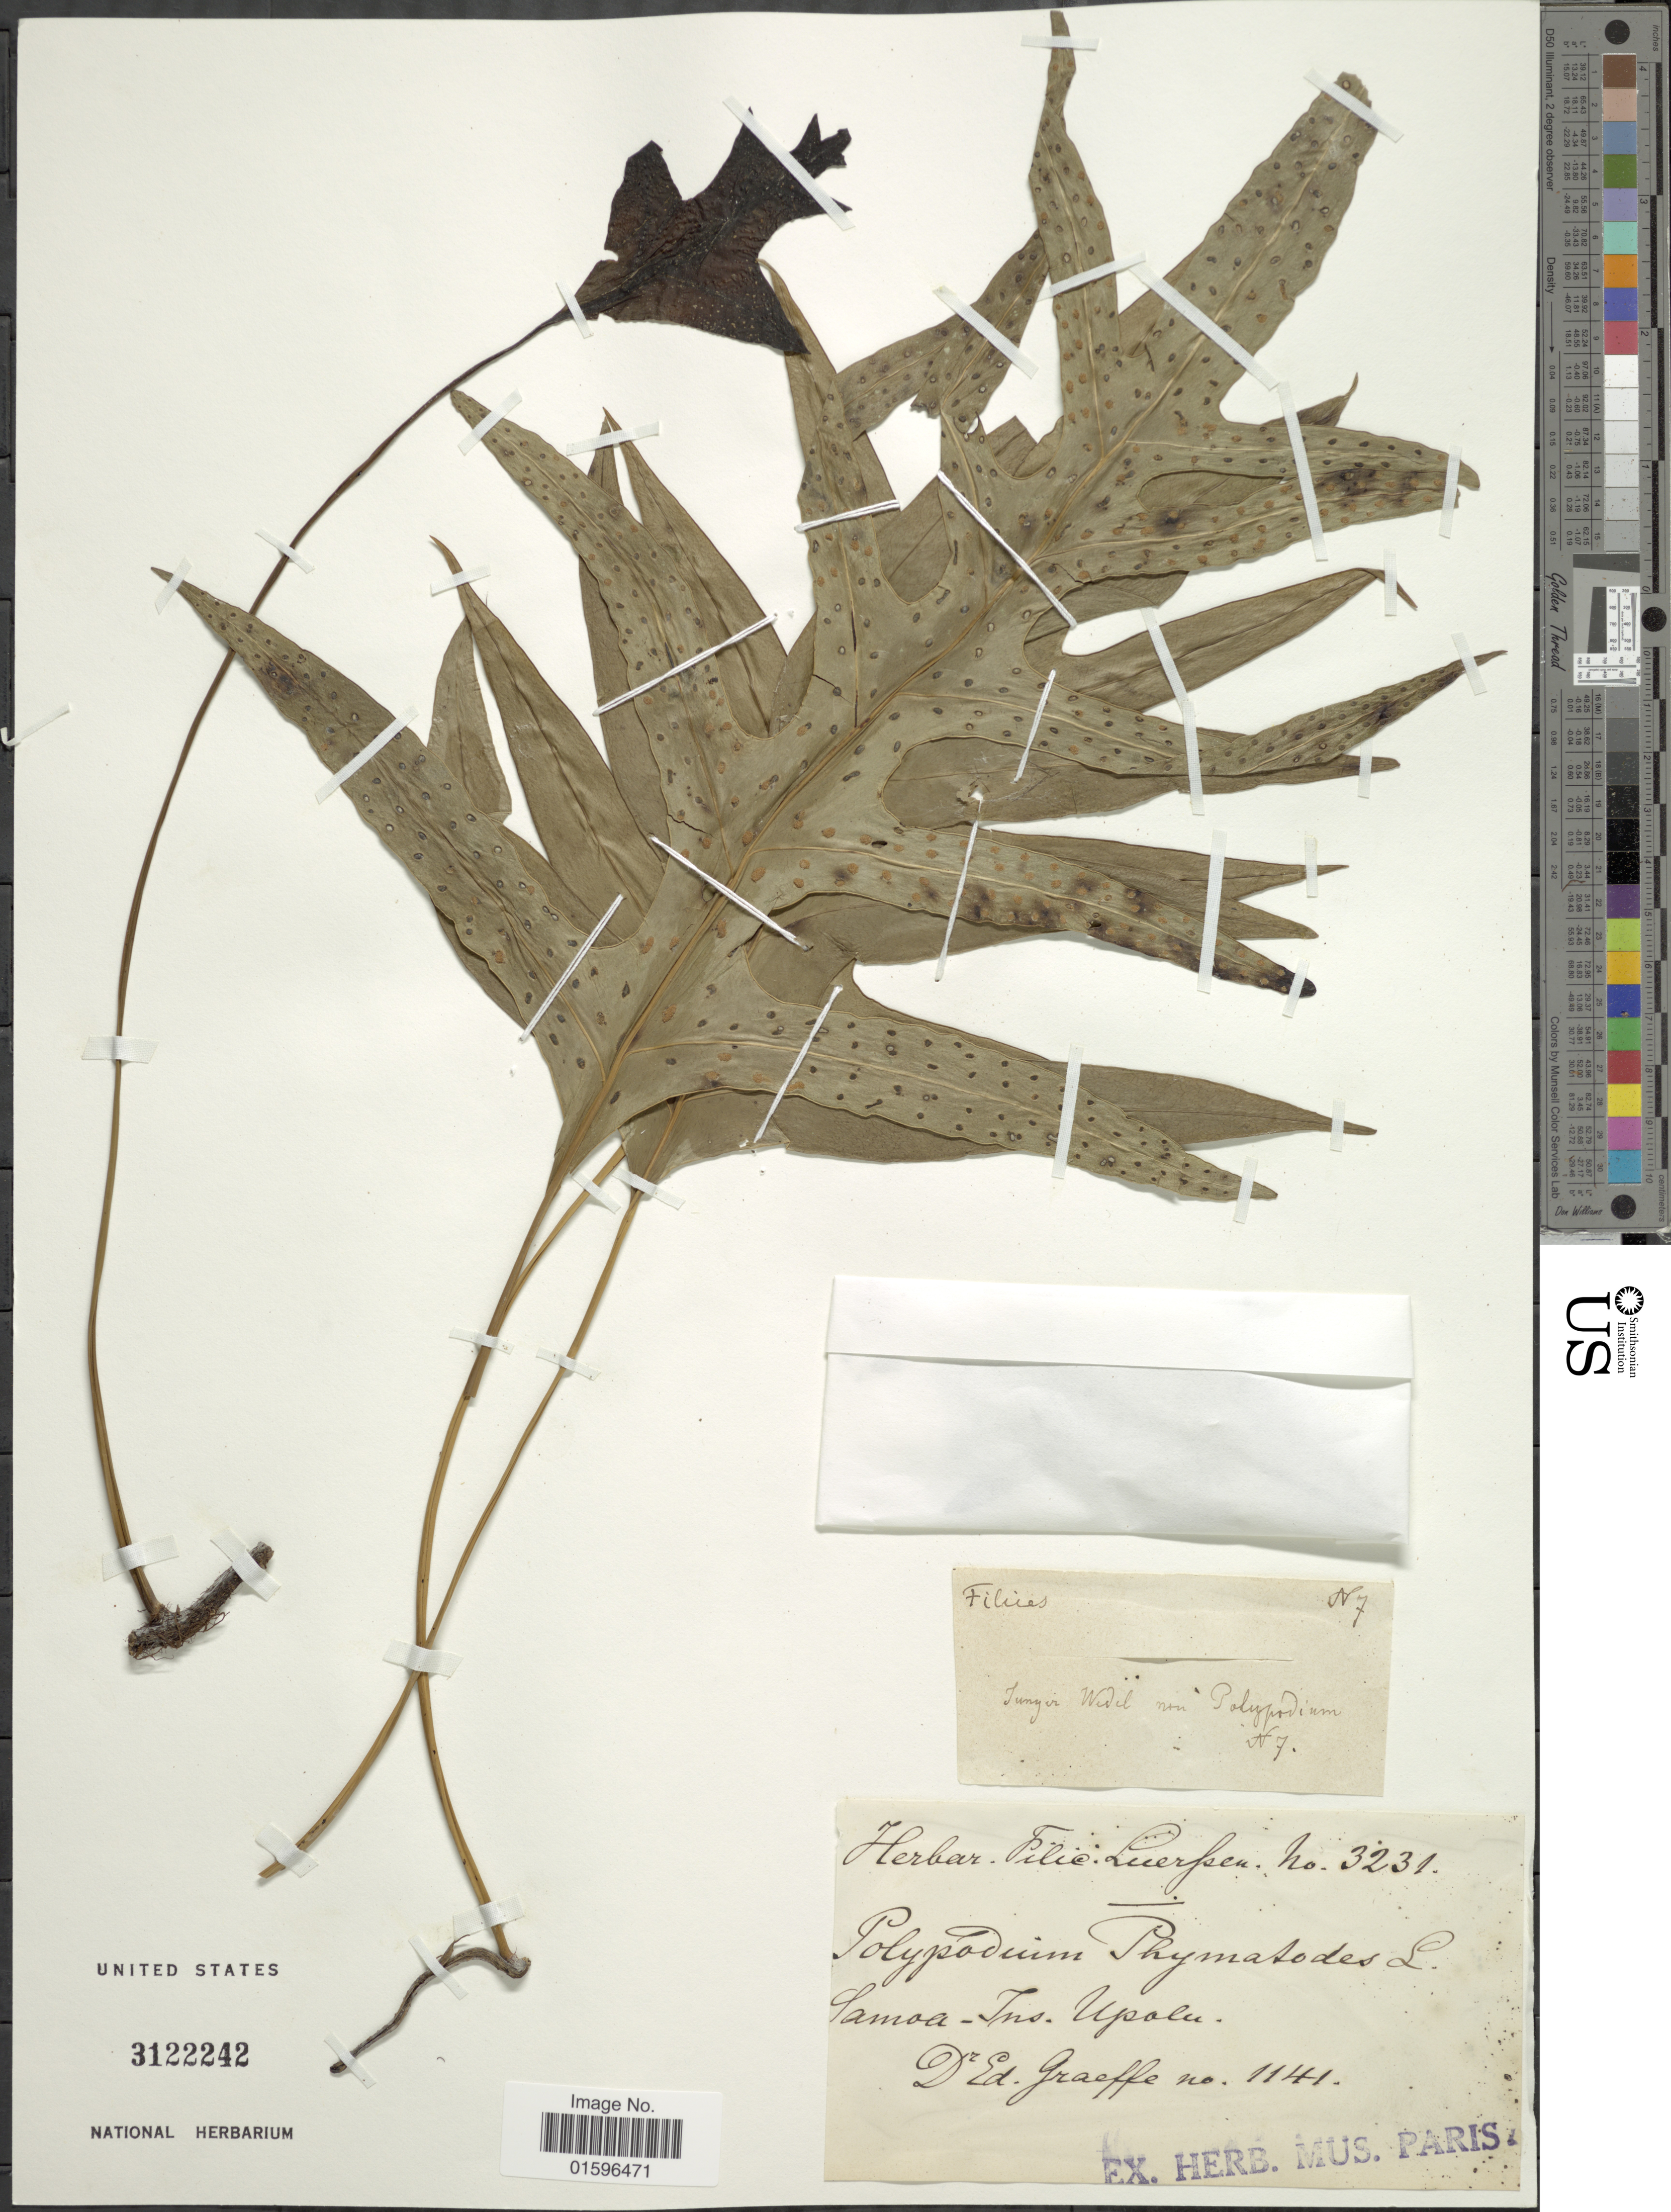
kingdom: Plantae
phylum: Tracheophyta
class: Polypodiopsida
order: Polypodiales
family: Polypodiaceae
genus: Polypodium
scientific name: Polypodium scolopendria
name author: Burm. f.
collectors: E. Graeffe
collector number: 1141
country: Samoa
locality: Upolu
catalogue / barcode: US 3122242